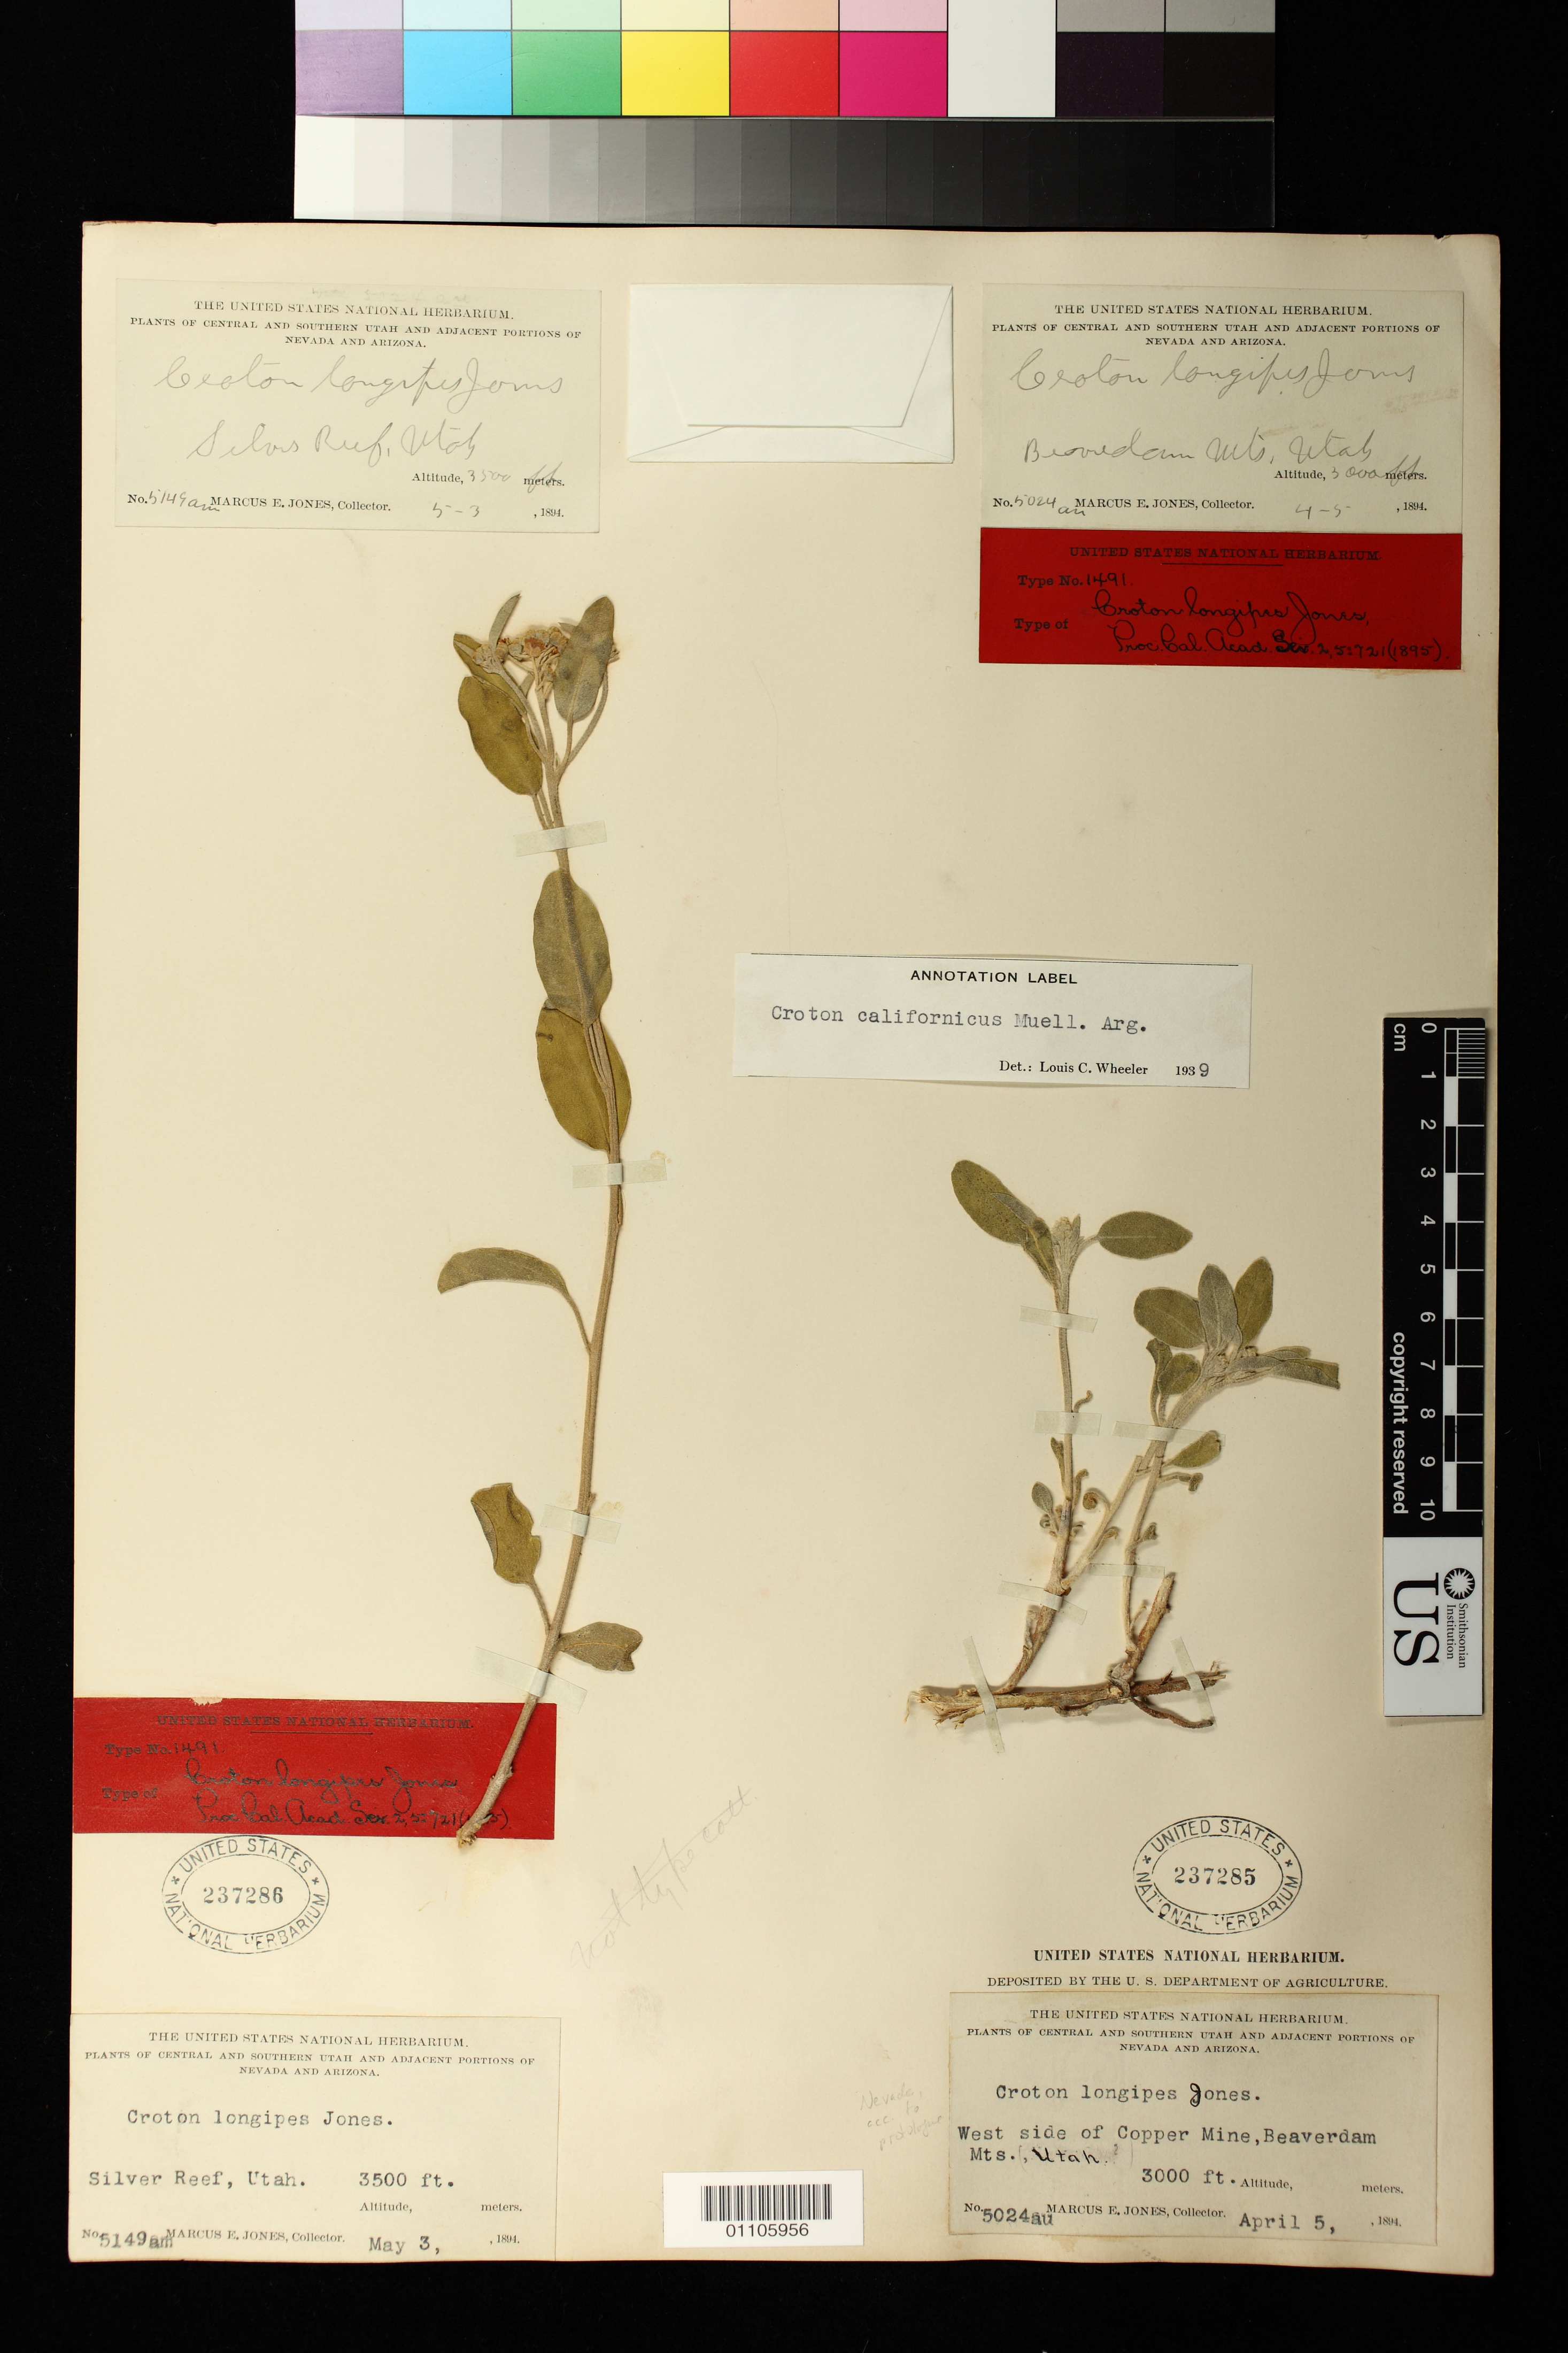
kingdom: Plantae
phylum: Tracheophyta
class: Magnoliopsida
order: Malpighiales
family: Euphorbiaceae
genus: Croton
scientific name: Croton longipes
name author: M.E. Jones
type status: Syntype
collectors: M. E. Jones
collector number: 5024 au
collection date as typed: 05 Apr 1894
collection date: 1894-04-05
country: United States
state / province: Nevada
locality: West side of Copper Mine, Beaverdam Mts.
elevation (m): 914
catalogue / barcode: US 237285-2